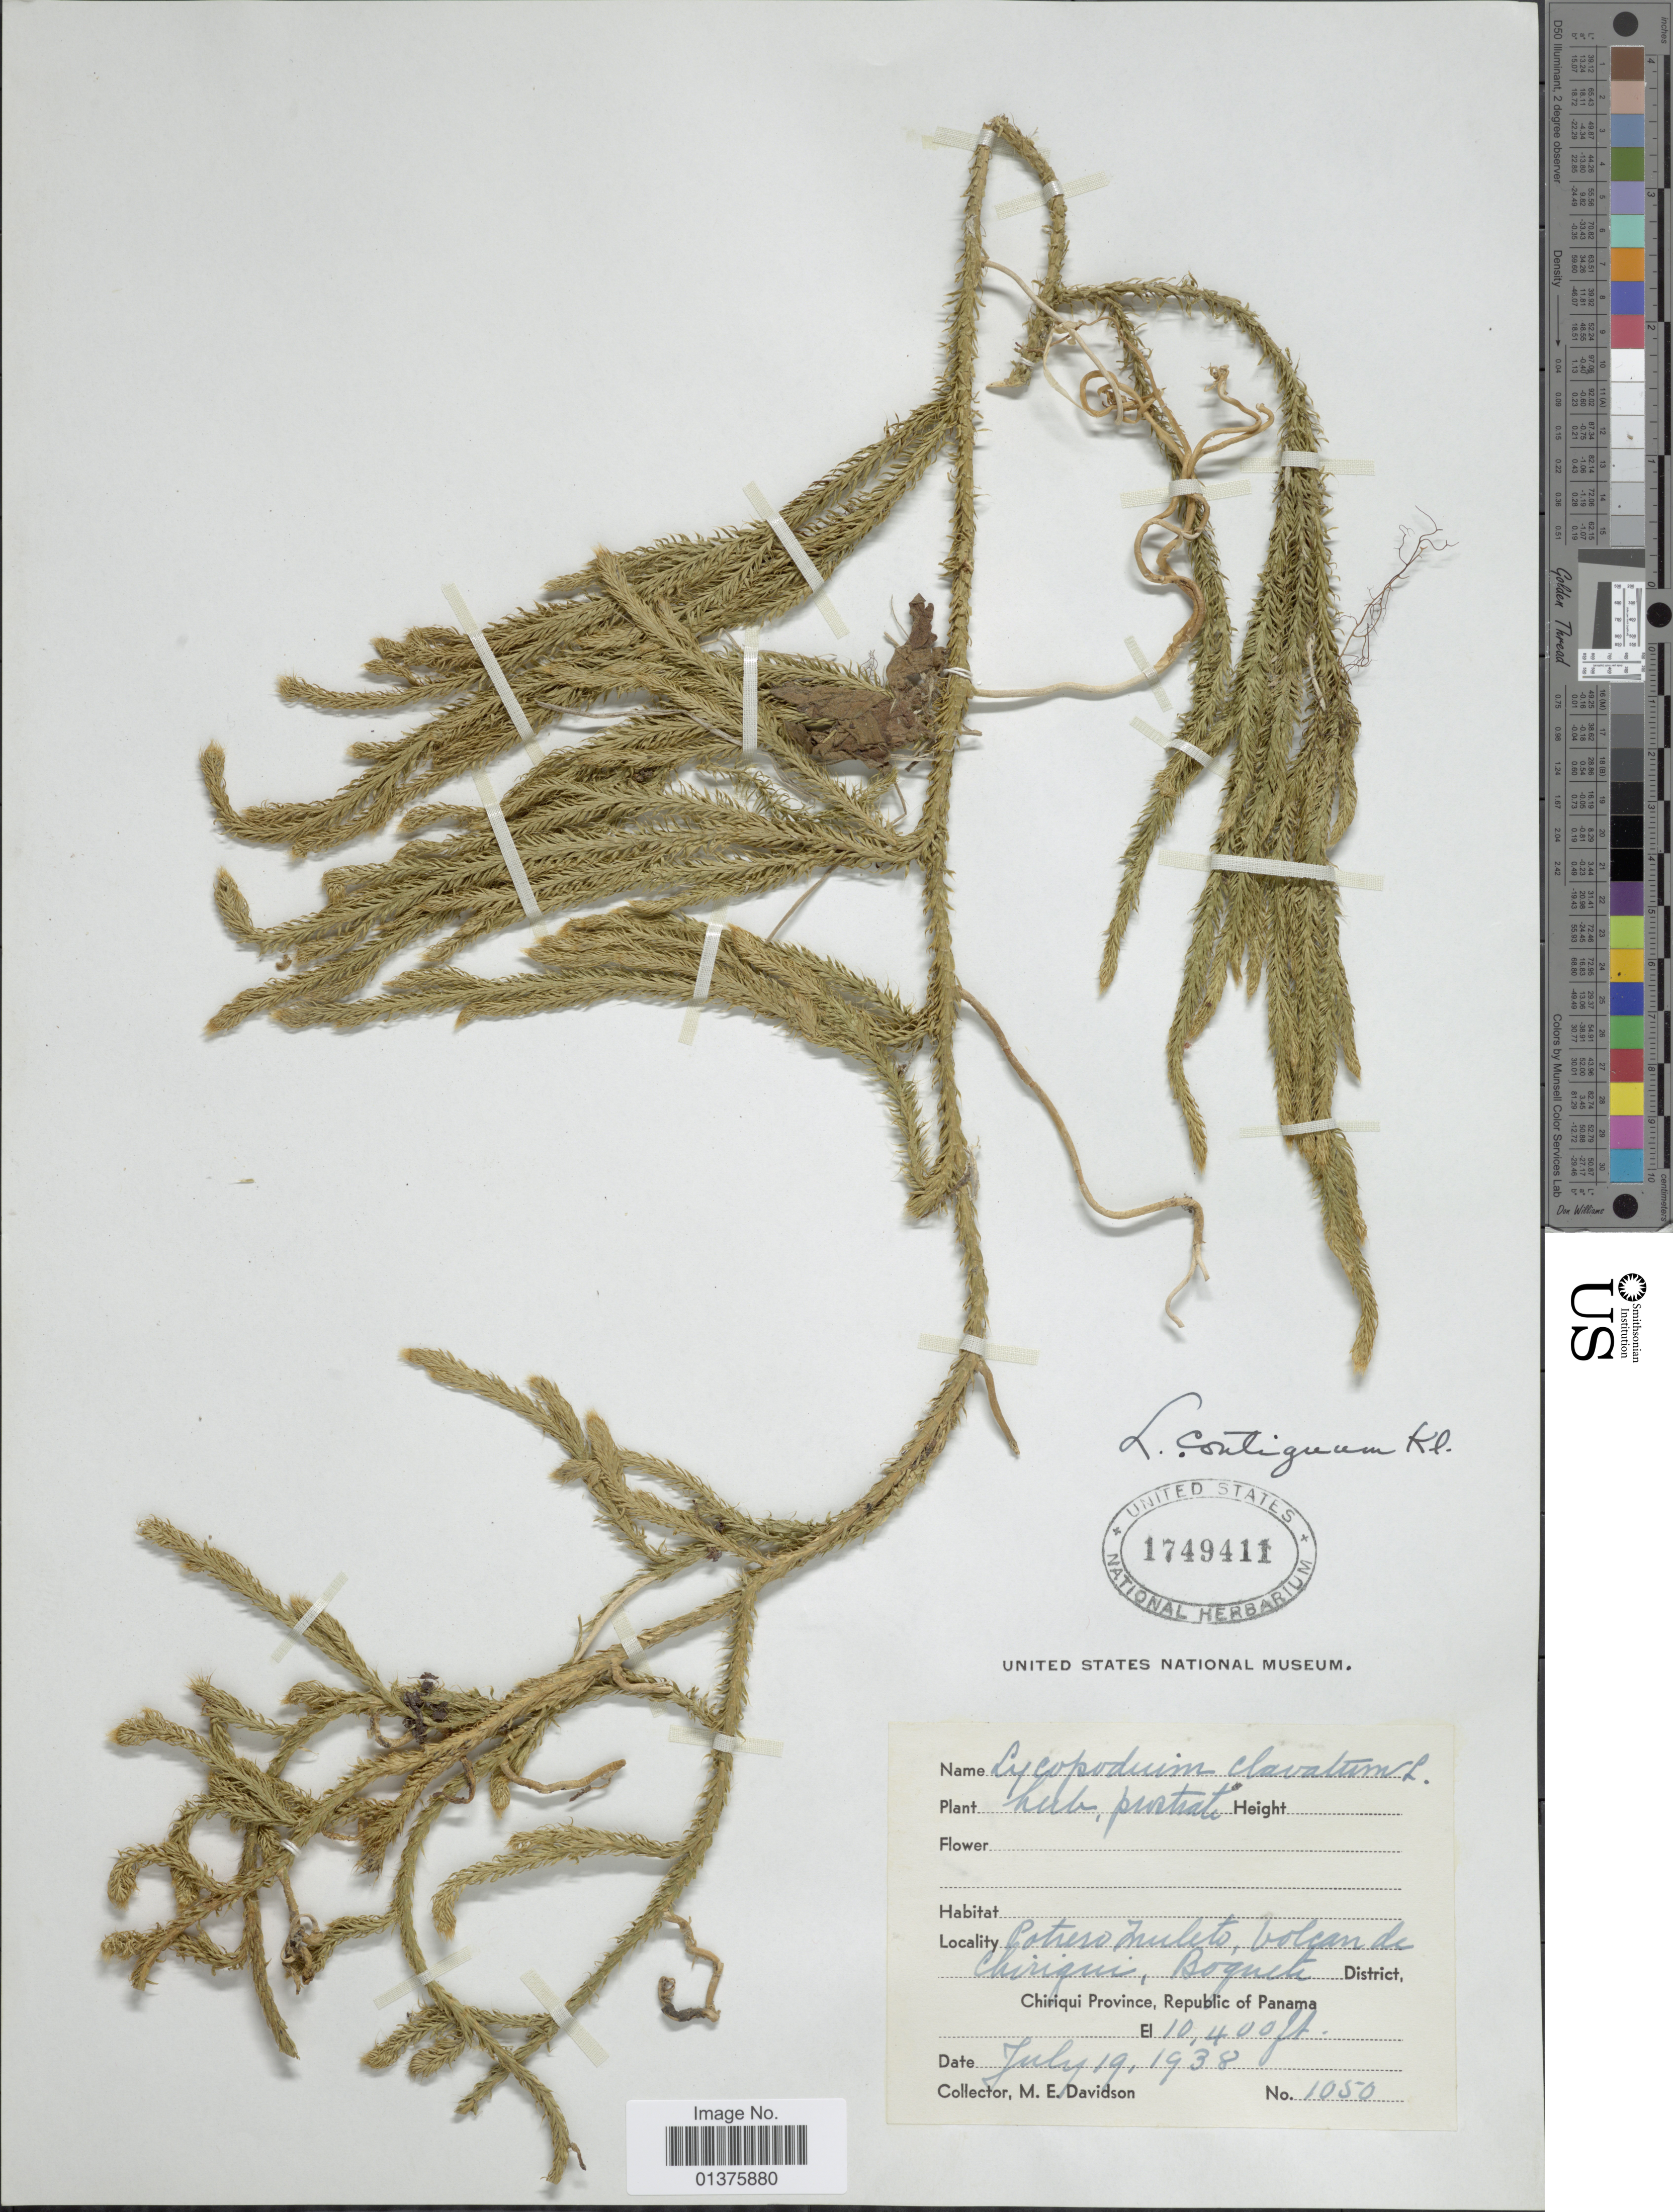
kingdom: Plantae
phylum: Tracheophyta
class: Lycopodiopsida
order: Lycopodiales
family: Lycopodiaceae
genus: Lycopodium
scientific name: Lycopodium clavatum subsp. contiguum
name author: (Klotzsch) B. Øllg.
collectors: M. E. Davidson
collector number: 1050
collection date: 1938-07-19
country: Panama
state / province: Chiriqui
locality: Potrero Inuleto, volcan de Chiriqui, Boquete District, Chiriqui province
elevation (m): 3170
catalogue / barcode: US 1749411